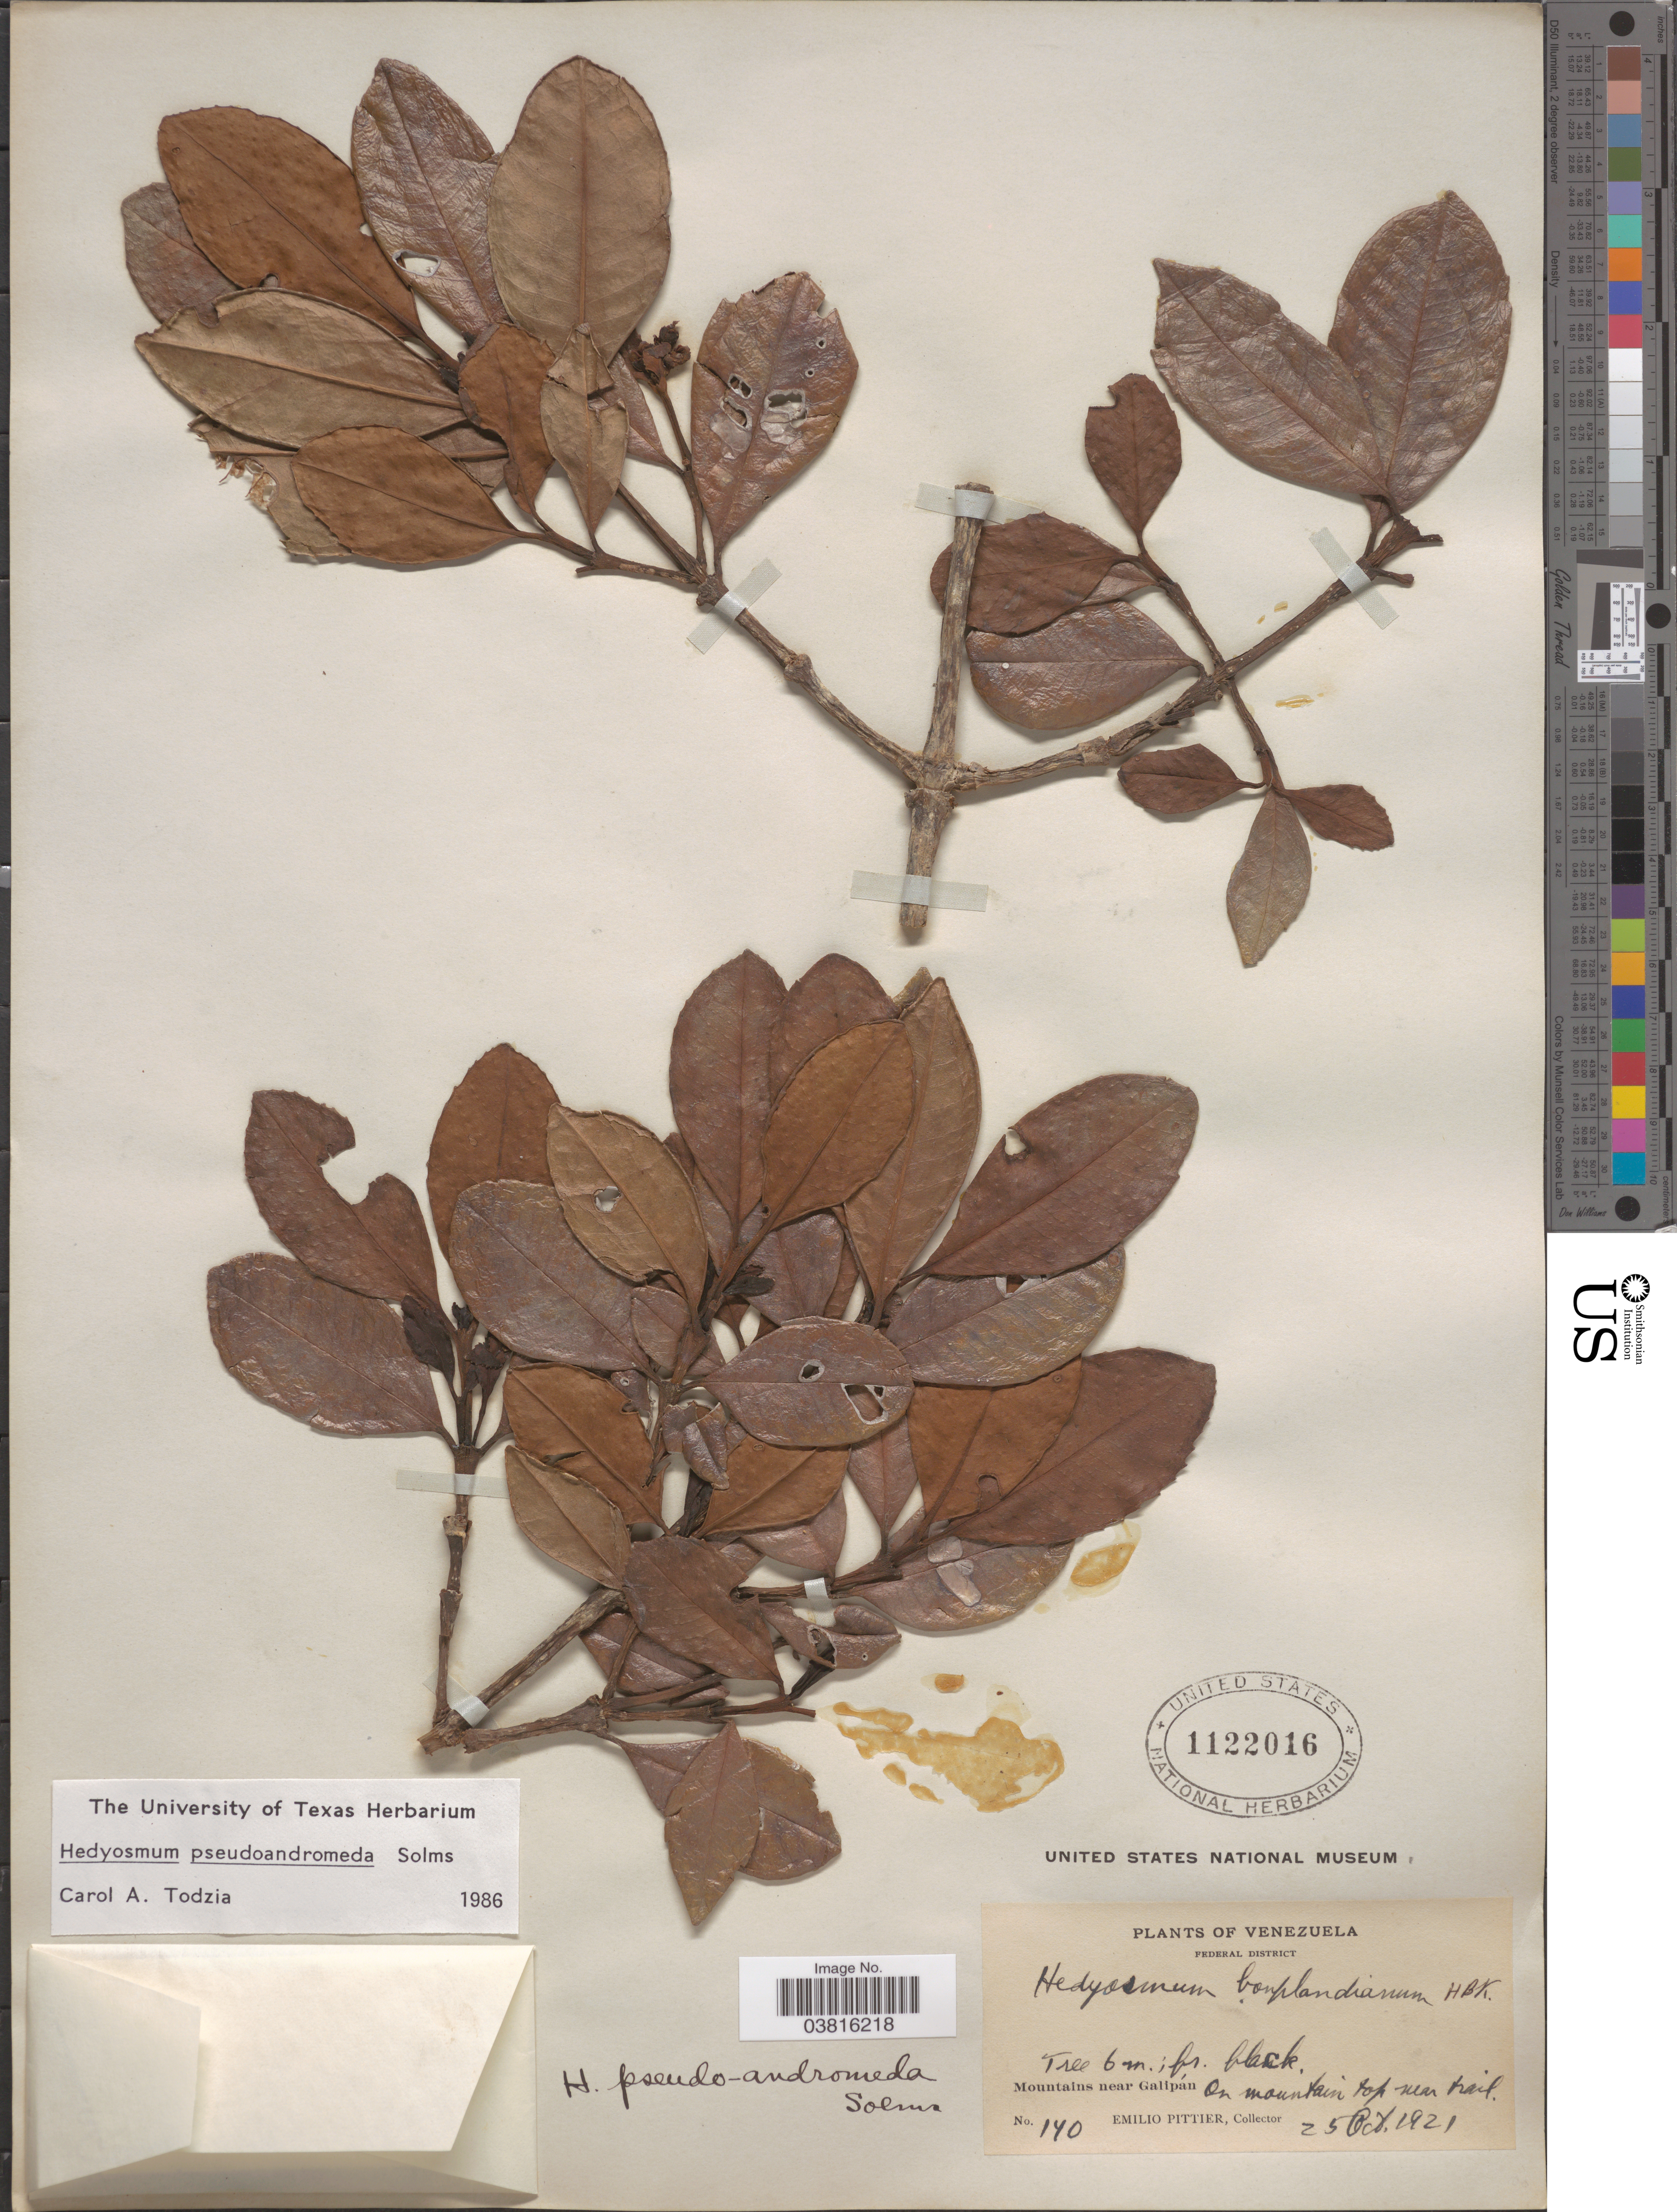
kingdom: Plantae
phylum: Tracheophyta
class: Magnoliopsida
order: Chloranthales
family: Chloranthaceae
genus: Hedyosmum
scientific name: Hedyosmum pseudoandromeda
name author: Solms in DC.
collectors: E. Pittier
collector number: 140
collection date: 1921-10-25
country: Venezuela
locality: Federal District. Mountains near Galipan. On mountain top near trail.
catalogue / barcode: US 1122016